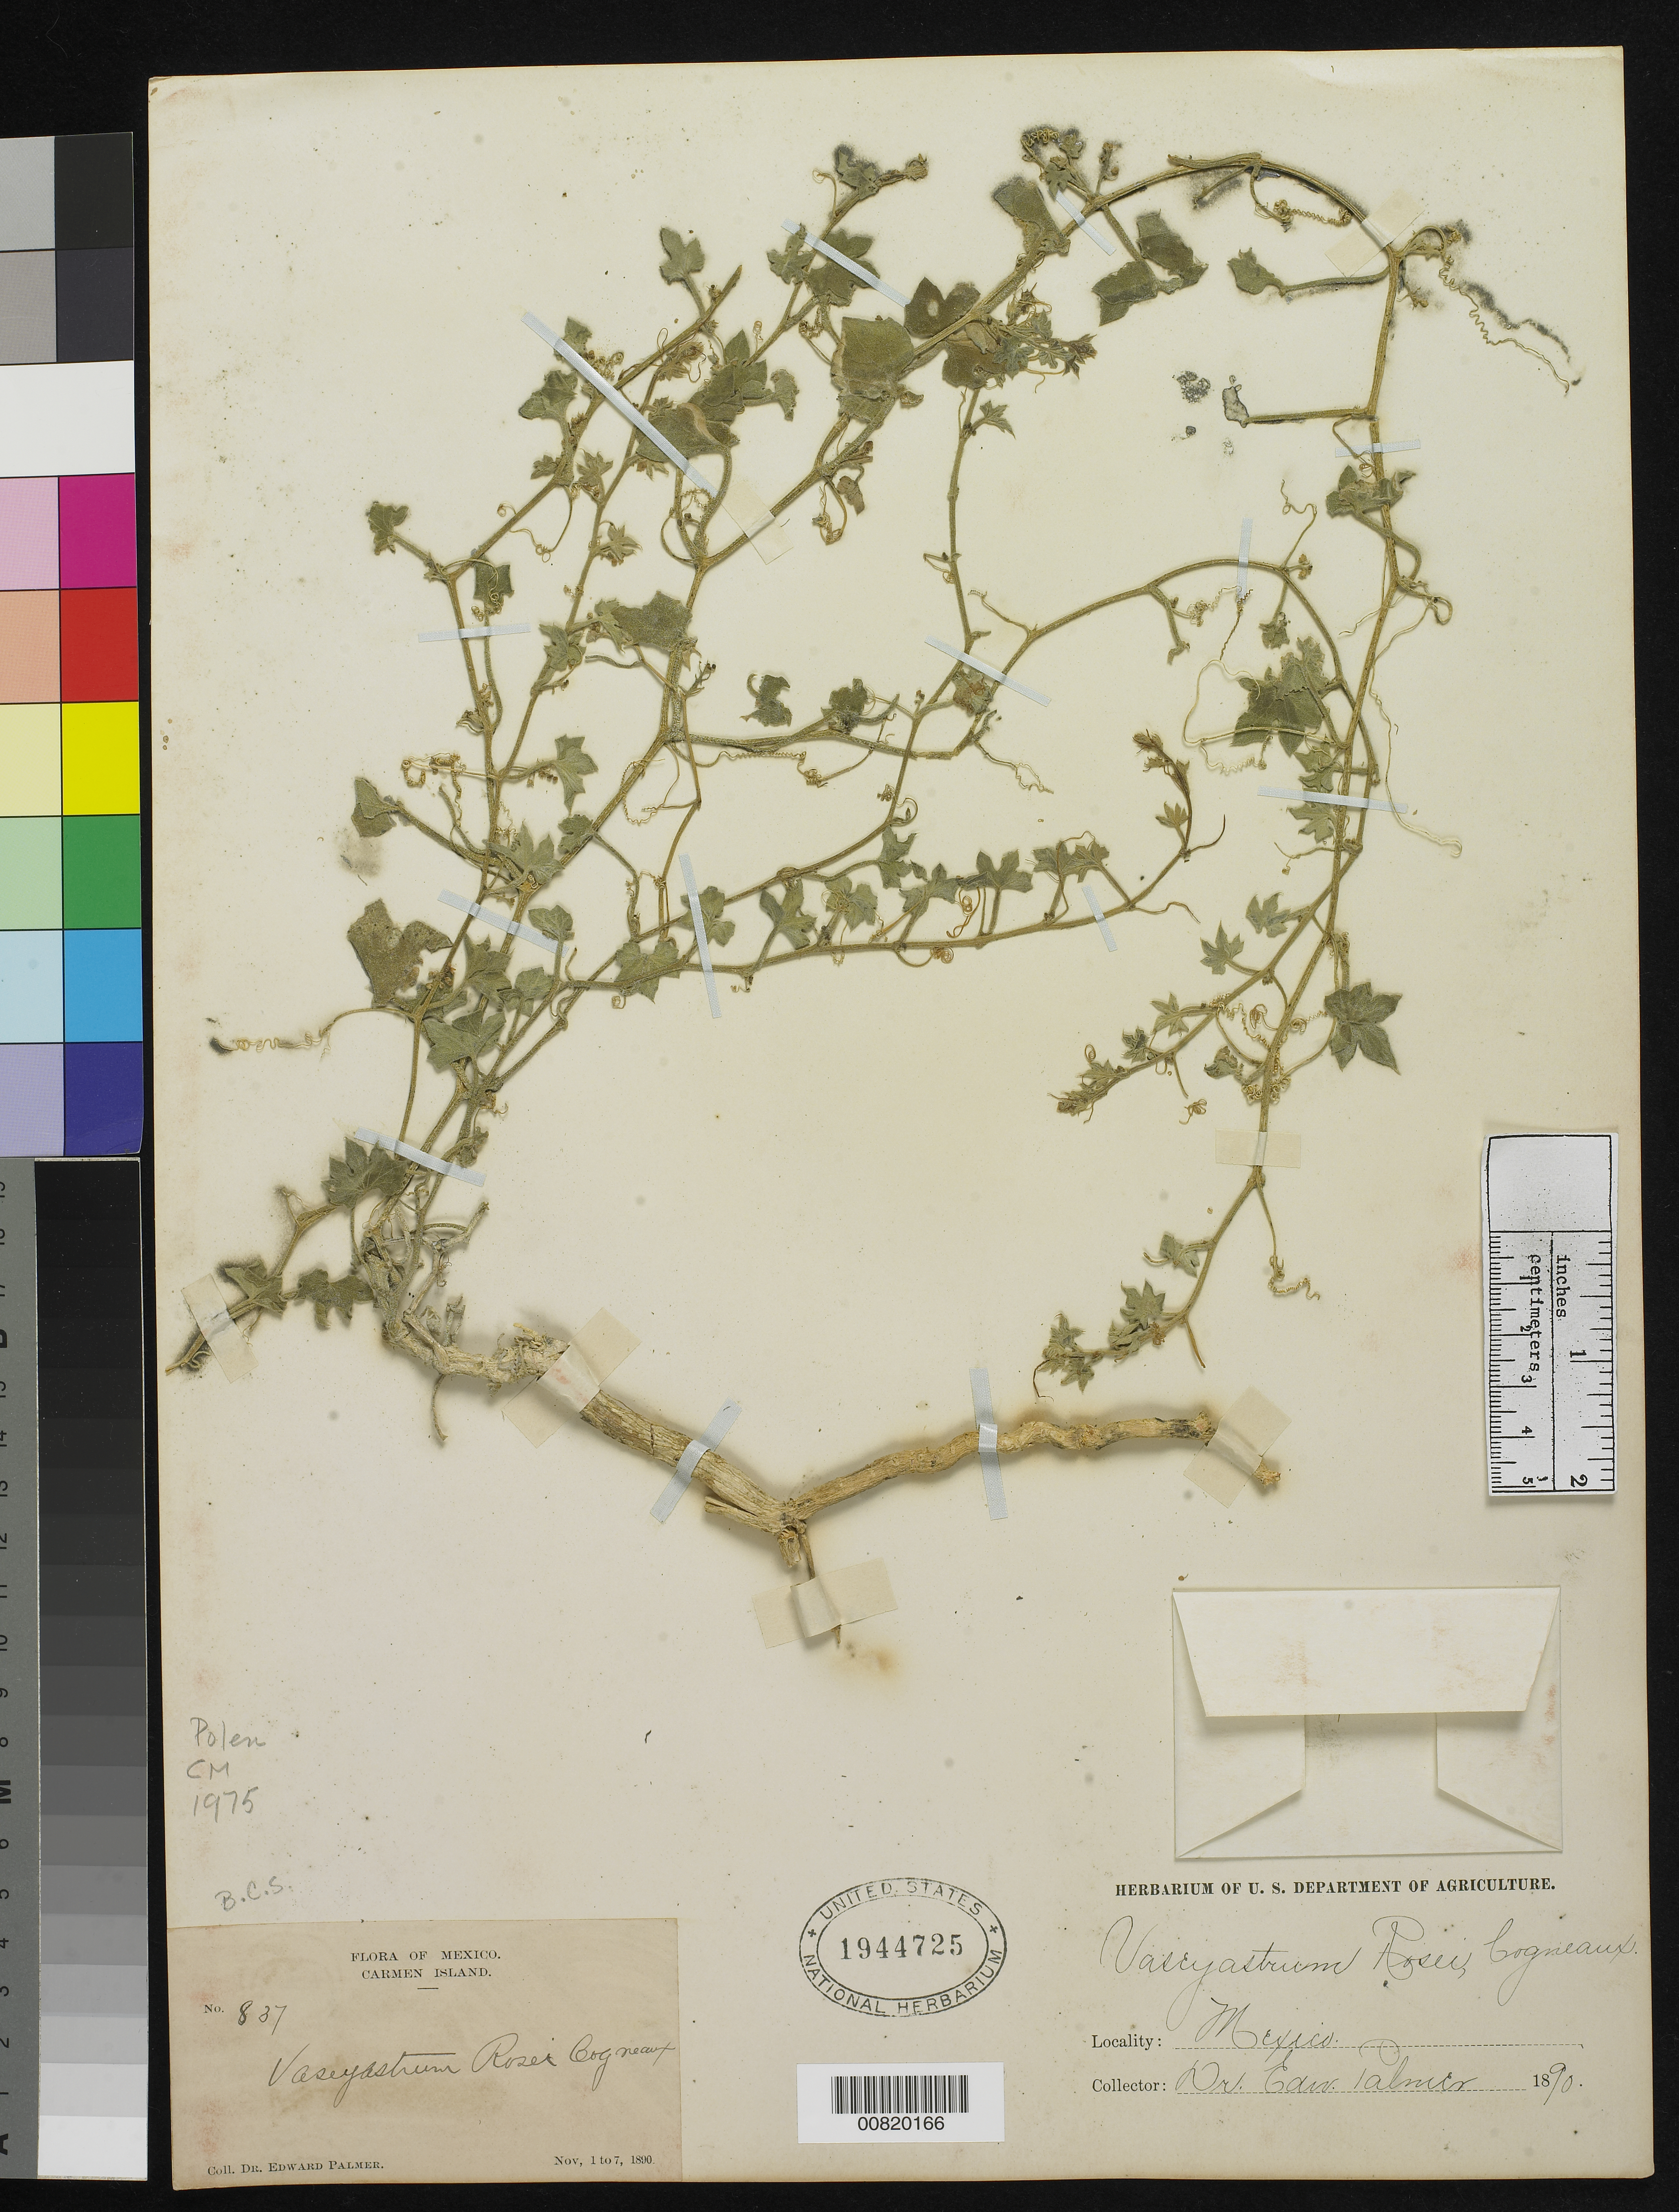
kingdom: Plantae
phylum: Tracheophyta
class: Magnoliopsida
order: Cucurbitales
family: Cucurbitaceae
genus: Echinopepon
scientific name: Echinopepon insularis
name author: S. Watson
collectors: E. Palmer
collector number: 837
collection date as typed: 01 Nov 1890 to 07 Nov 1890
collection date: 1890-11-01/1890-11-07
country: Mexico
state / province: Baja California Sur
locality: Carmen Island, Baja California Sur.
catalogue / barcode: US 1944725